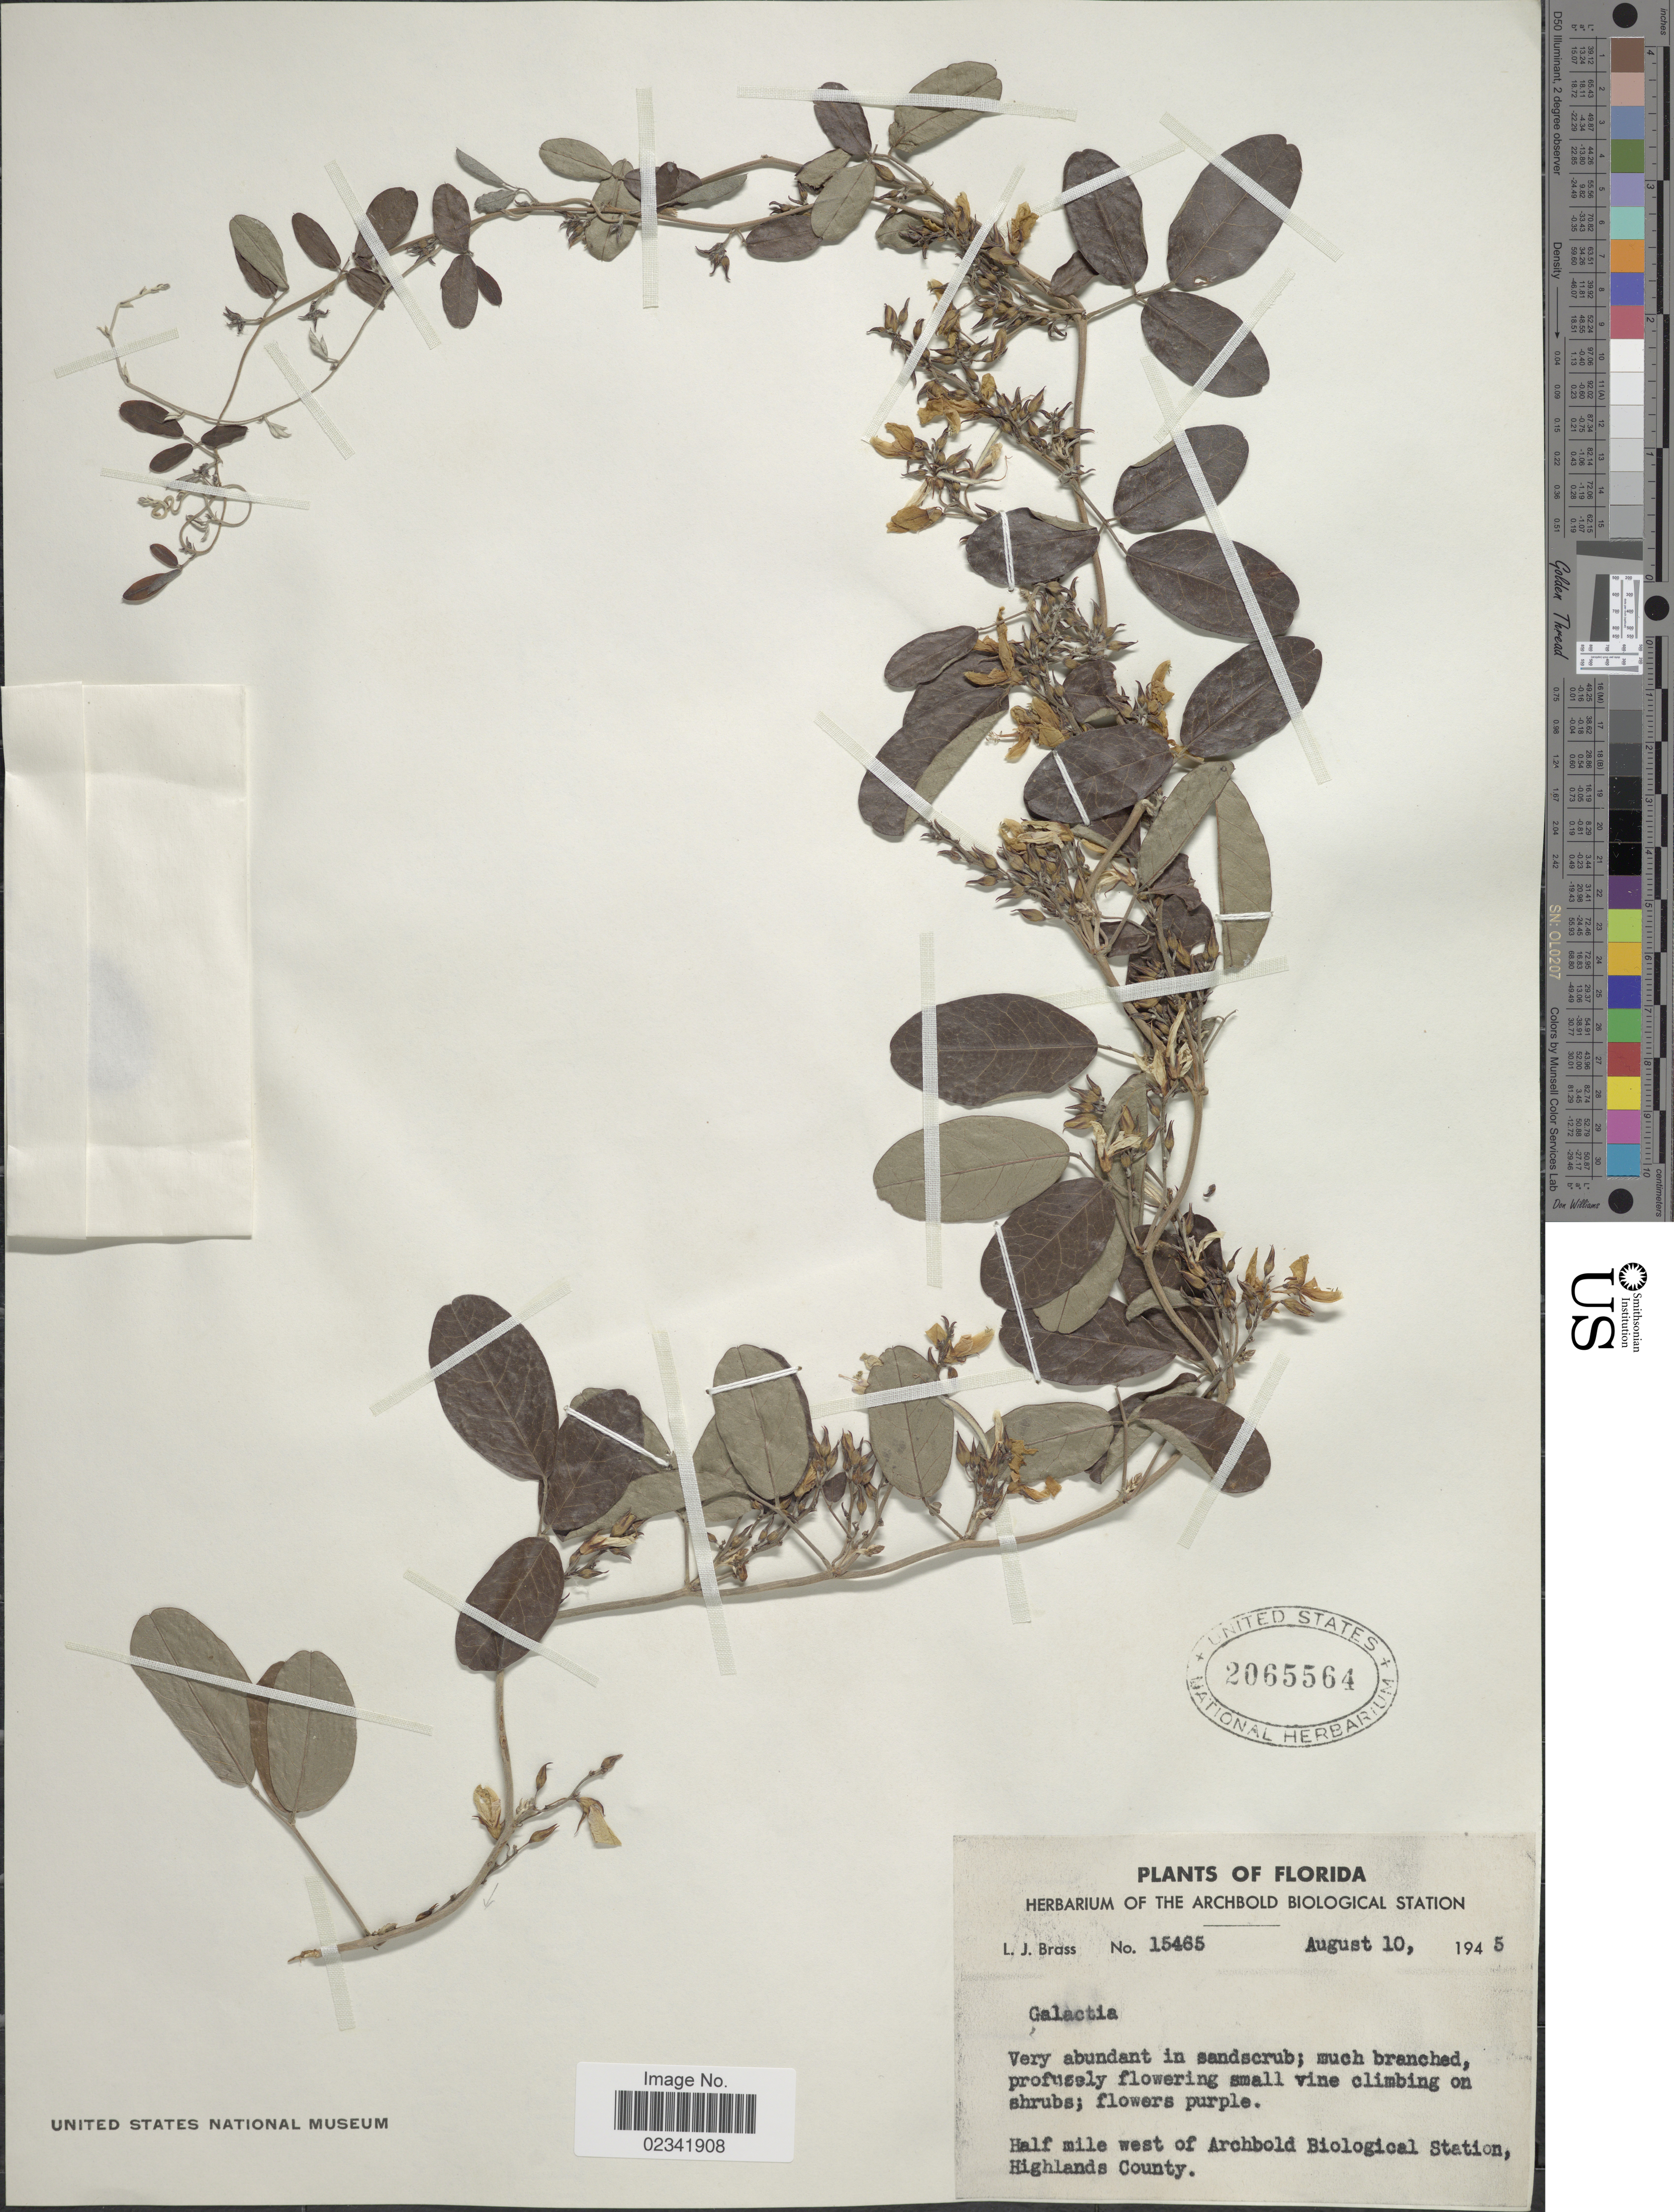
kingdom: Plantae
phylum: Tracheophyta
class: Magnoliopsida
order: Fabales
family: Fabaceae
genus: Galactia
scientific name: Galactia volubilis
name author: (L.) Britton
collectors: L. J. Brass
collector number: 15465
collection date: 1945-08-10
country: United States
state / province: Florida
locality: Half mile west of Archbold Biological Station, Highlands County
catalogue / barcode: US 2065564